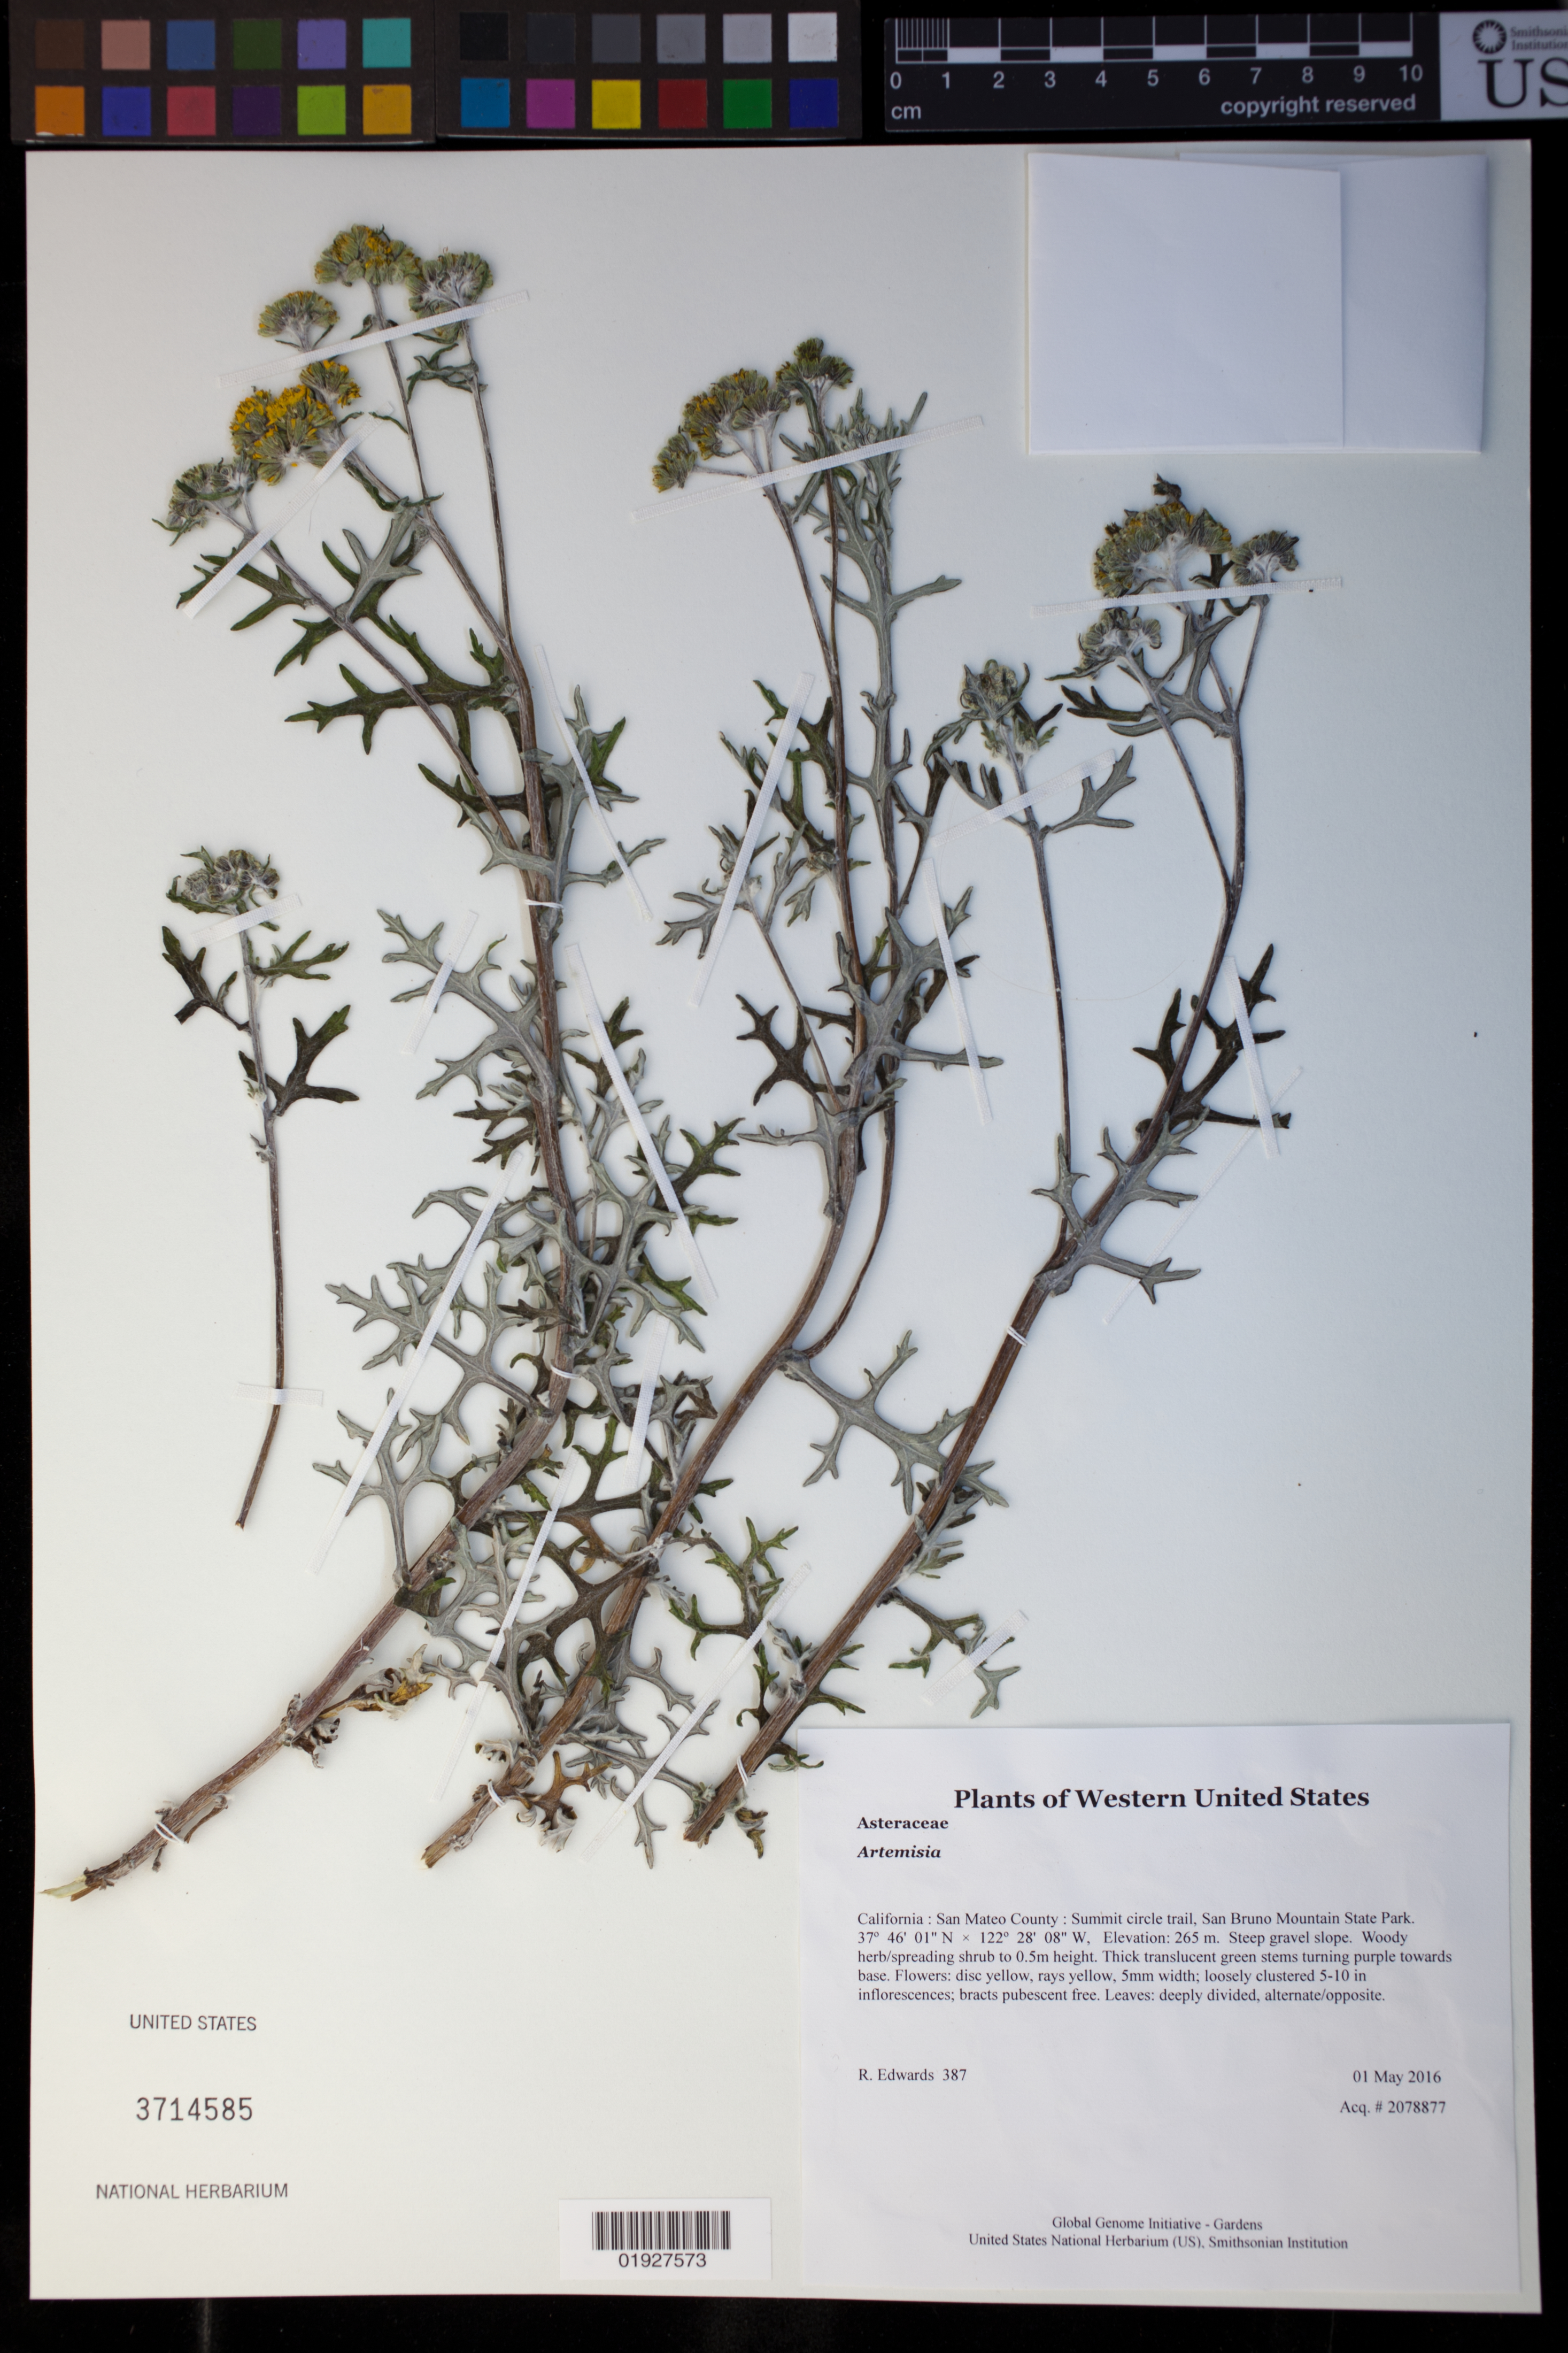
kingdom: Plantae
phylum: Tracheophyta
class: Magnoliopsida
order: Asterales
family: Asteraceae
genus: Artemisia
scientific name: Artemisia sp.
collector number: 387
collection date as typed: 1 May 2016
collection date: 2016-05-01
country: United States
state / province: California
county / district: San Mateo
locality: Summit circle trail, San Bruno Mountain State Park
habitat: Steep gravel slope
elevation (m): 265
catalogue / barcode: US 3714585